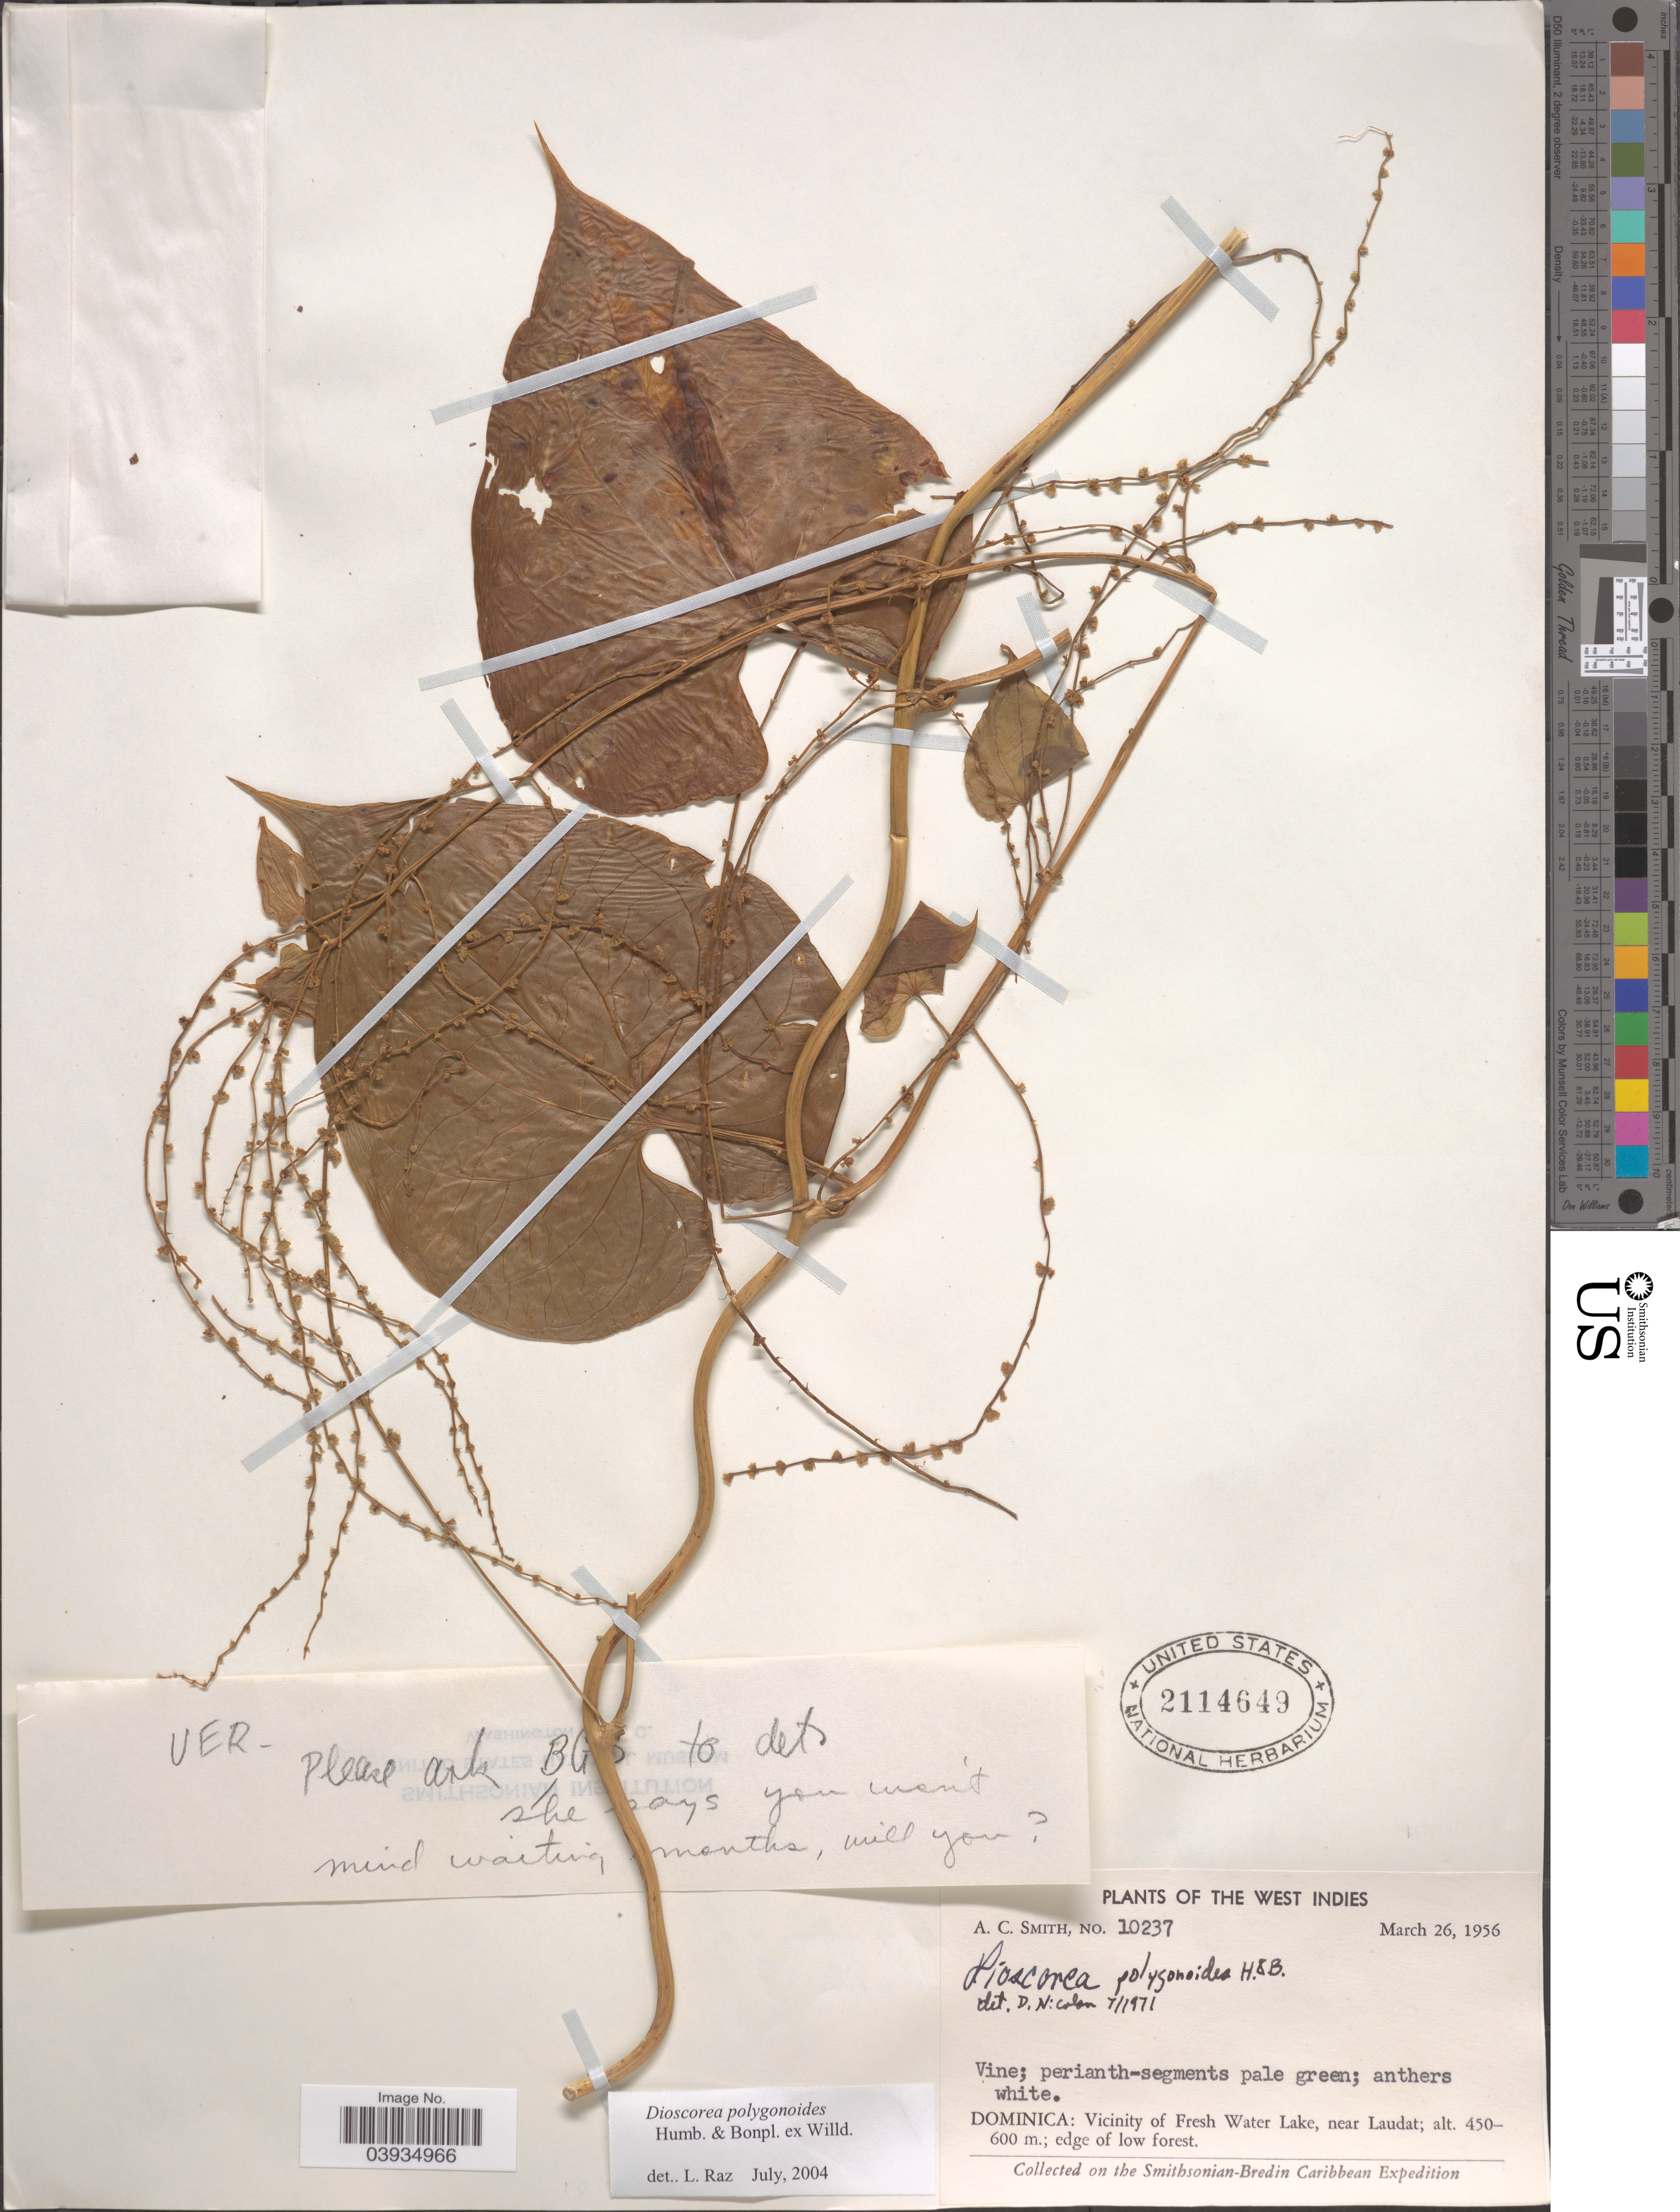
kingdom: Plantae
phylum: Tracheophyta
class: Liliopsida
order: Dioscoreales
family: Dioscoreaceae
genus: Dioscorea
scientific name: Dioscorea polygonoides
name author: Humb. & Bonpl. ex Willd.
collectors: A. C. Smith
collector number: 10237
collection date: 1956-03-26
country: Dominica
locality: Vicinity of Fresh Water Lake, near Laudat.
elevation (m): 450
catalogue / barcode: US 2114649